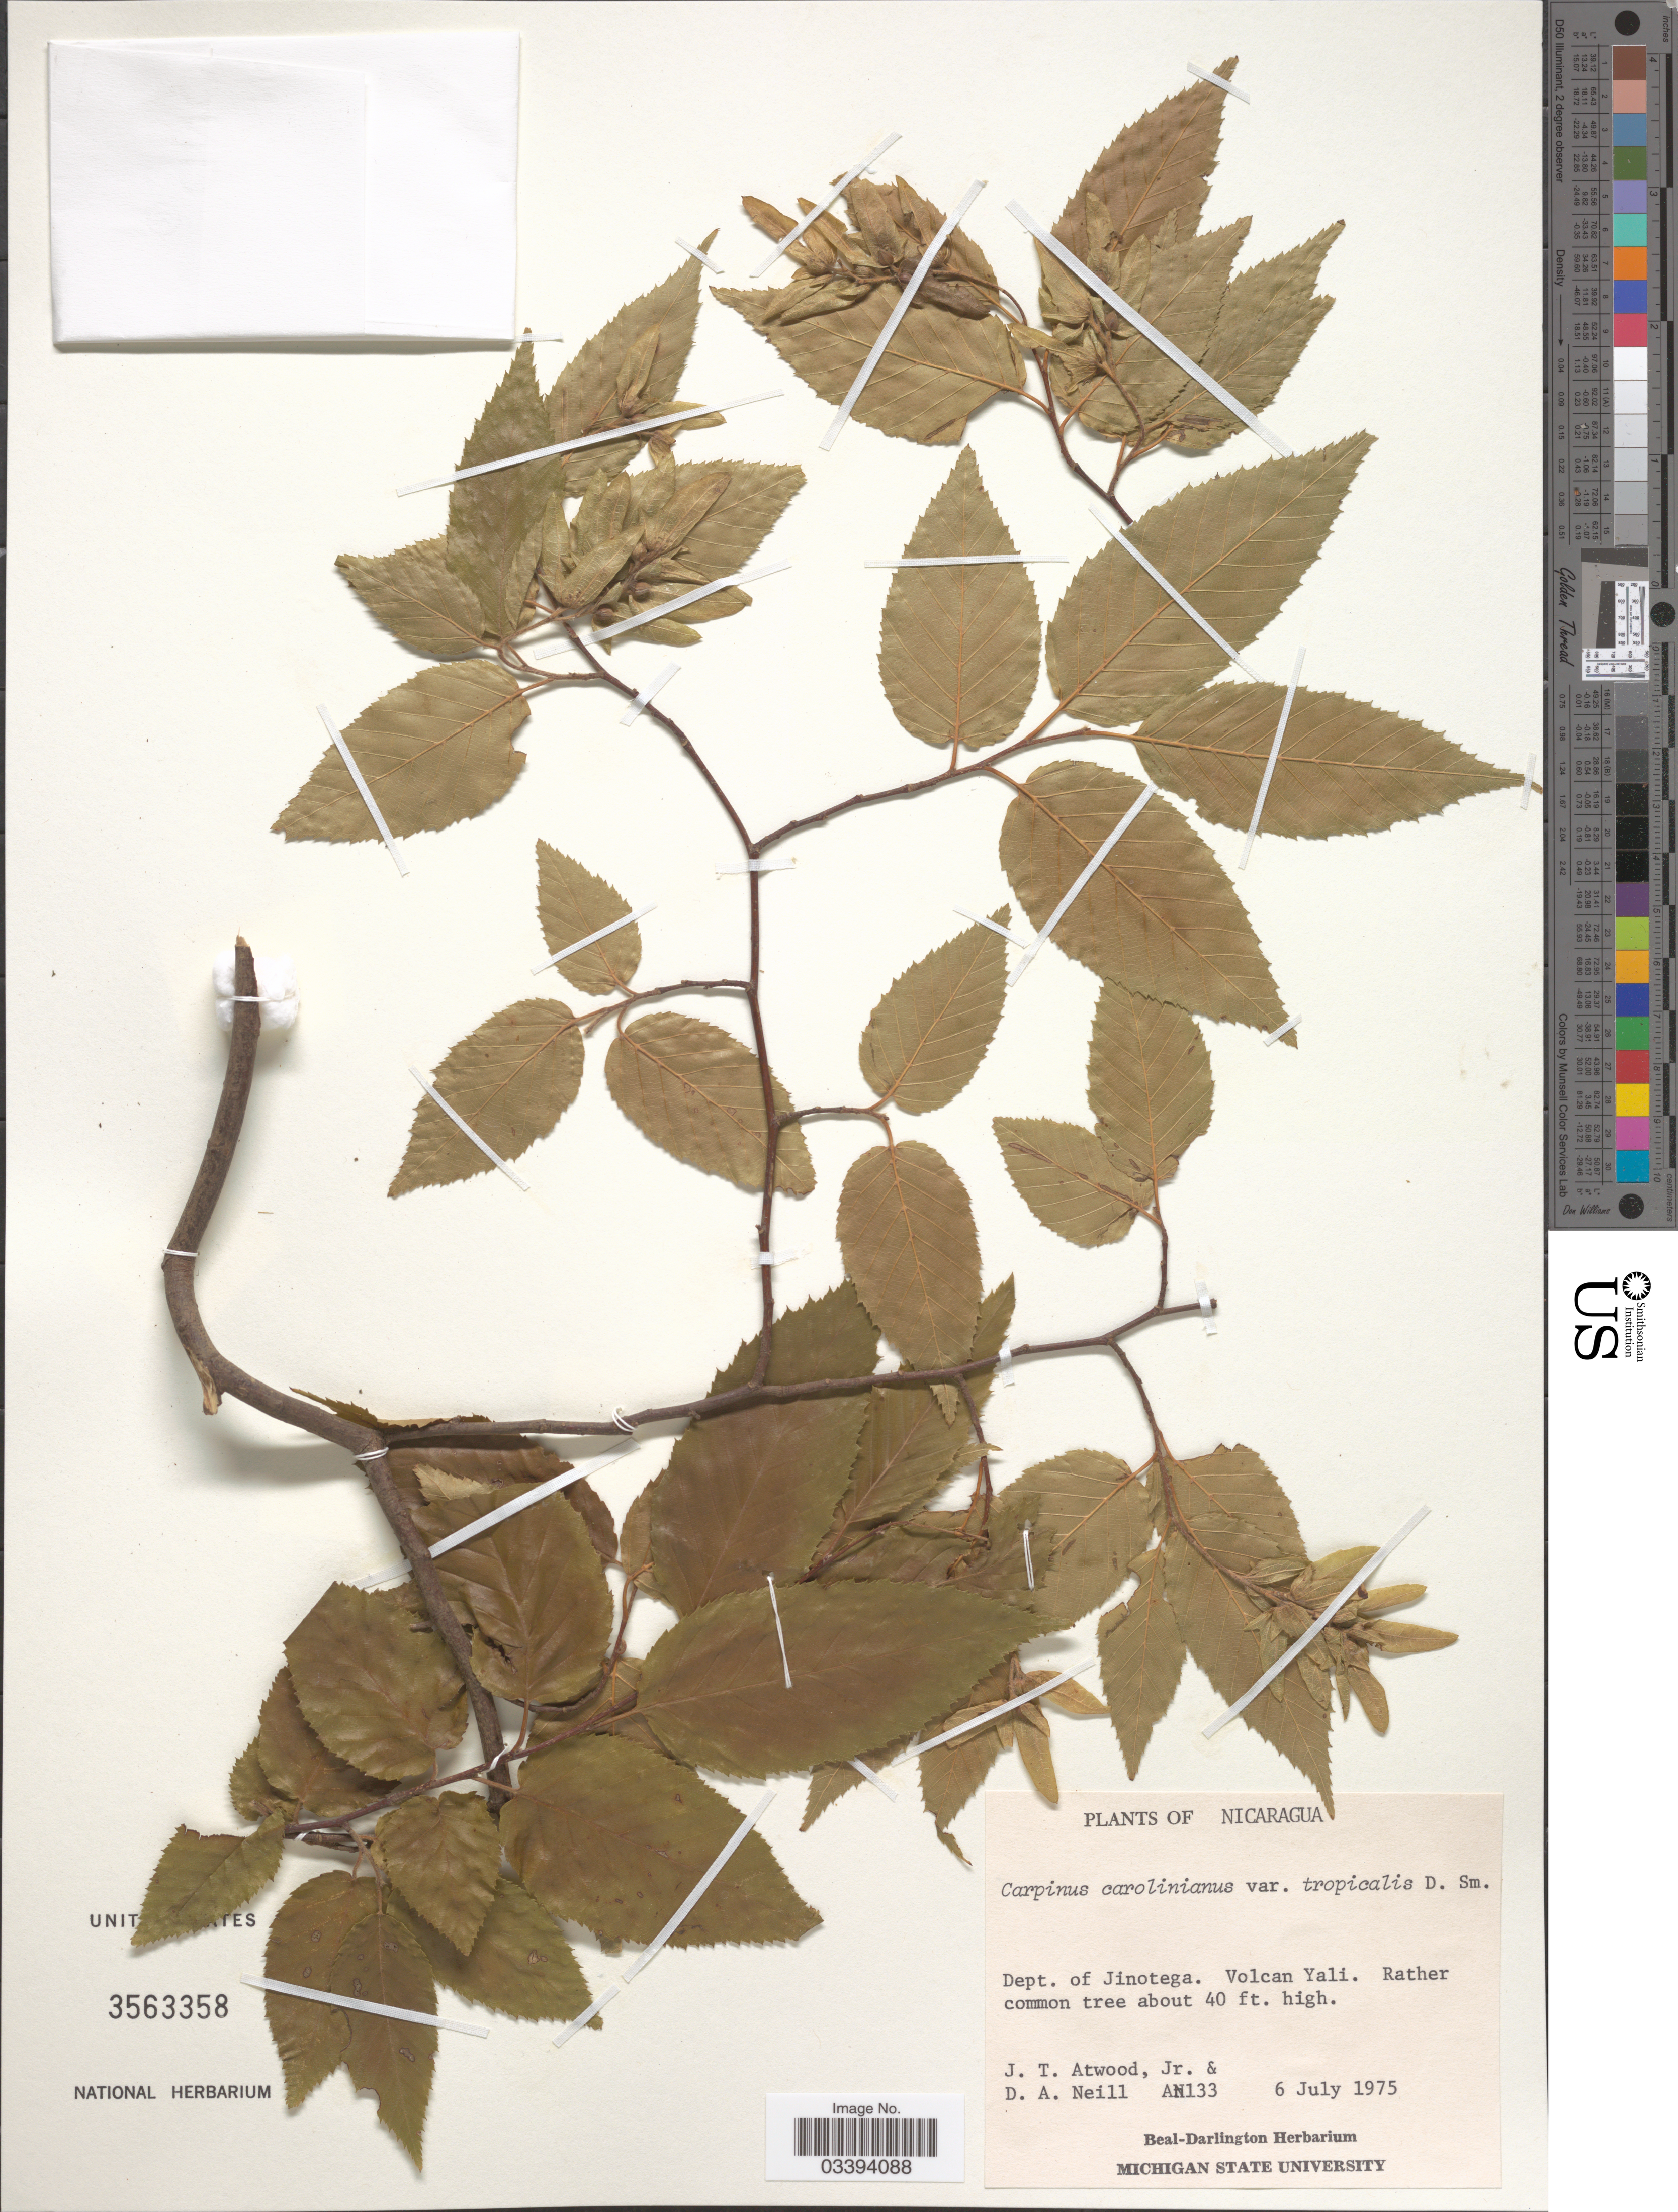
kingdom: Plantae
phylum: Tracheophyta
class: Magnoliopsida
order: Fagales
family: Betulaceae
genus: Carpinus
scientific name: Carpinus tropicalis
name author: (Donn. Sm.) Lundell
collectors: J. Atwood & D. A. Neill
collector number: AN133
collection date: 1975-07-06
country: Nicaragua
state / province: Jinotega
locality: Dept. of Jinotega. Volcan Yali.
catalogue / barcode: US 3563358